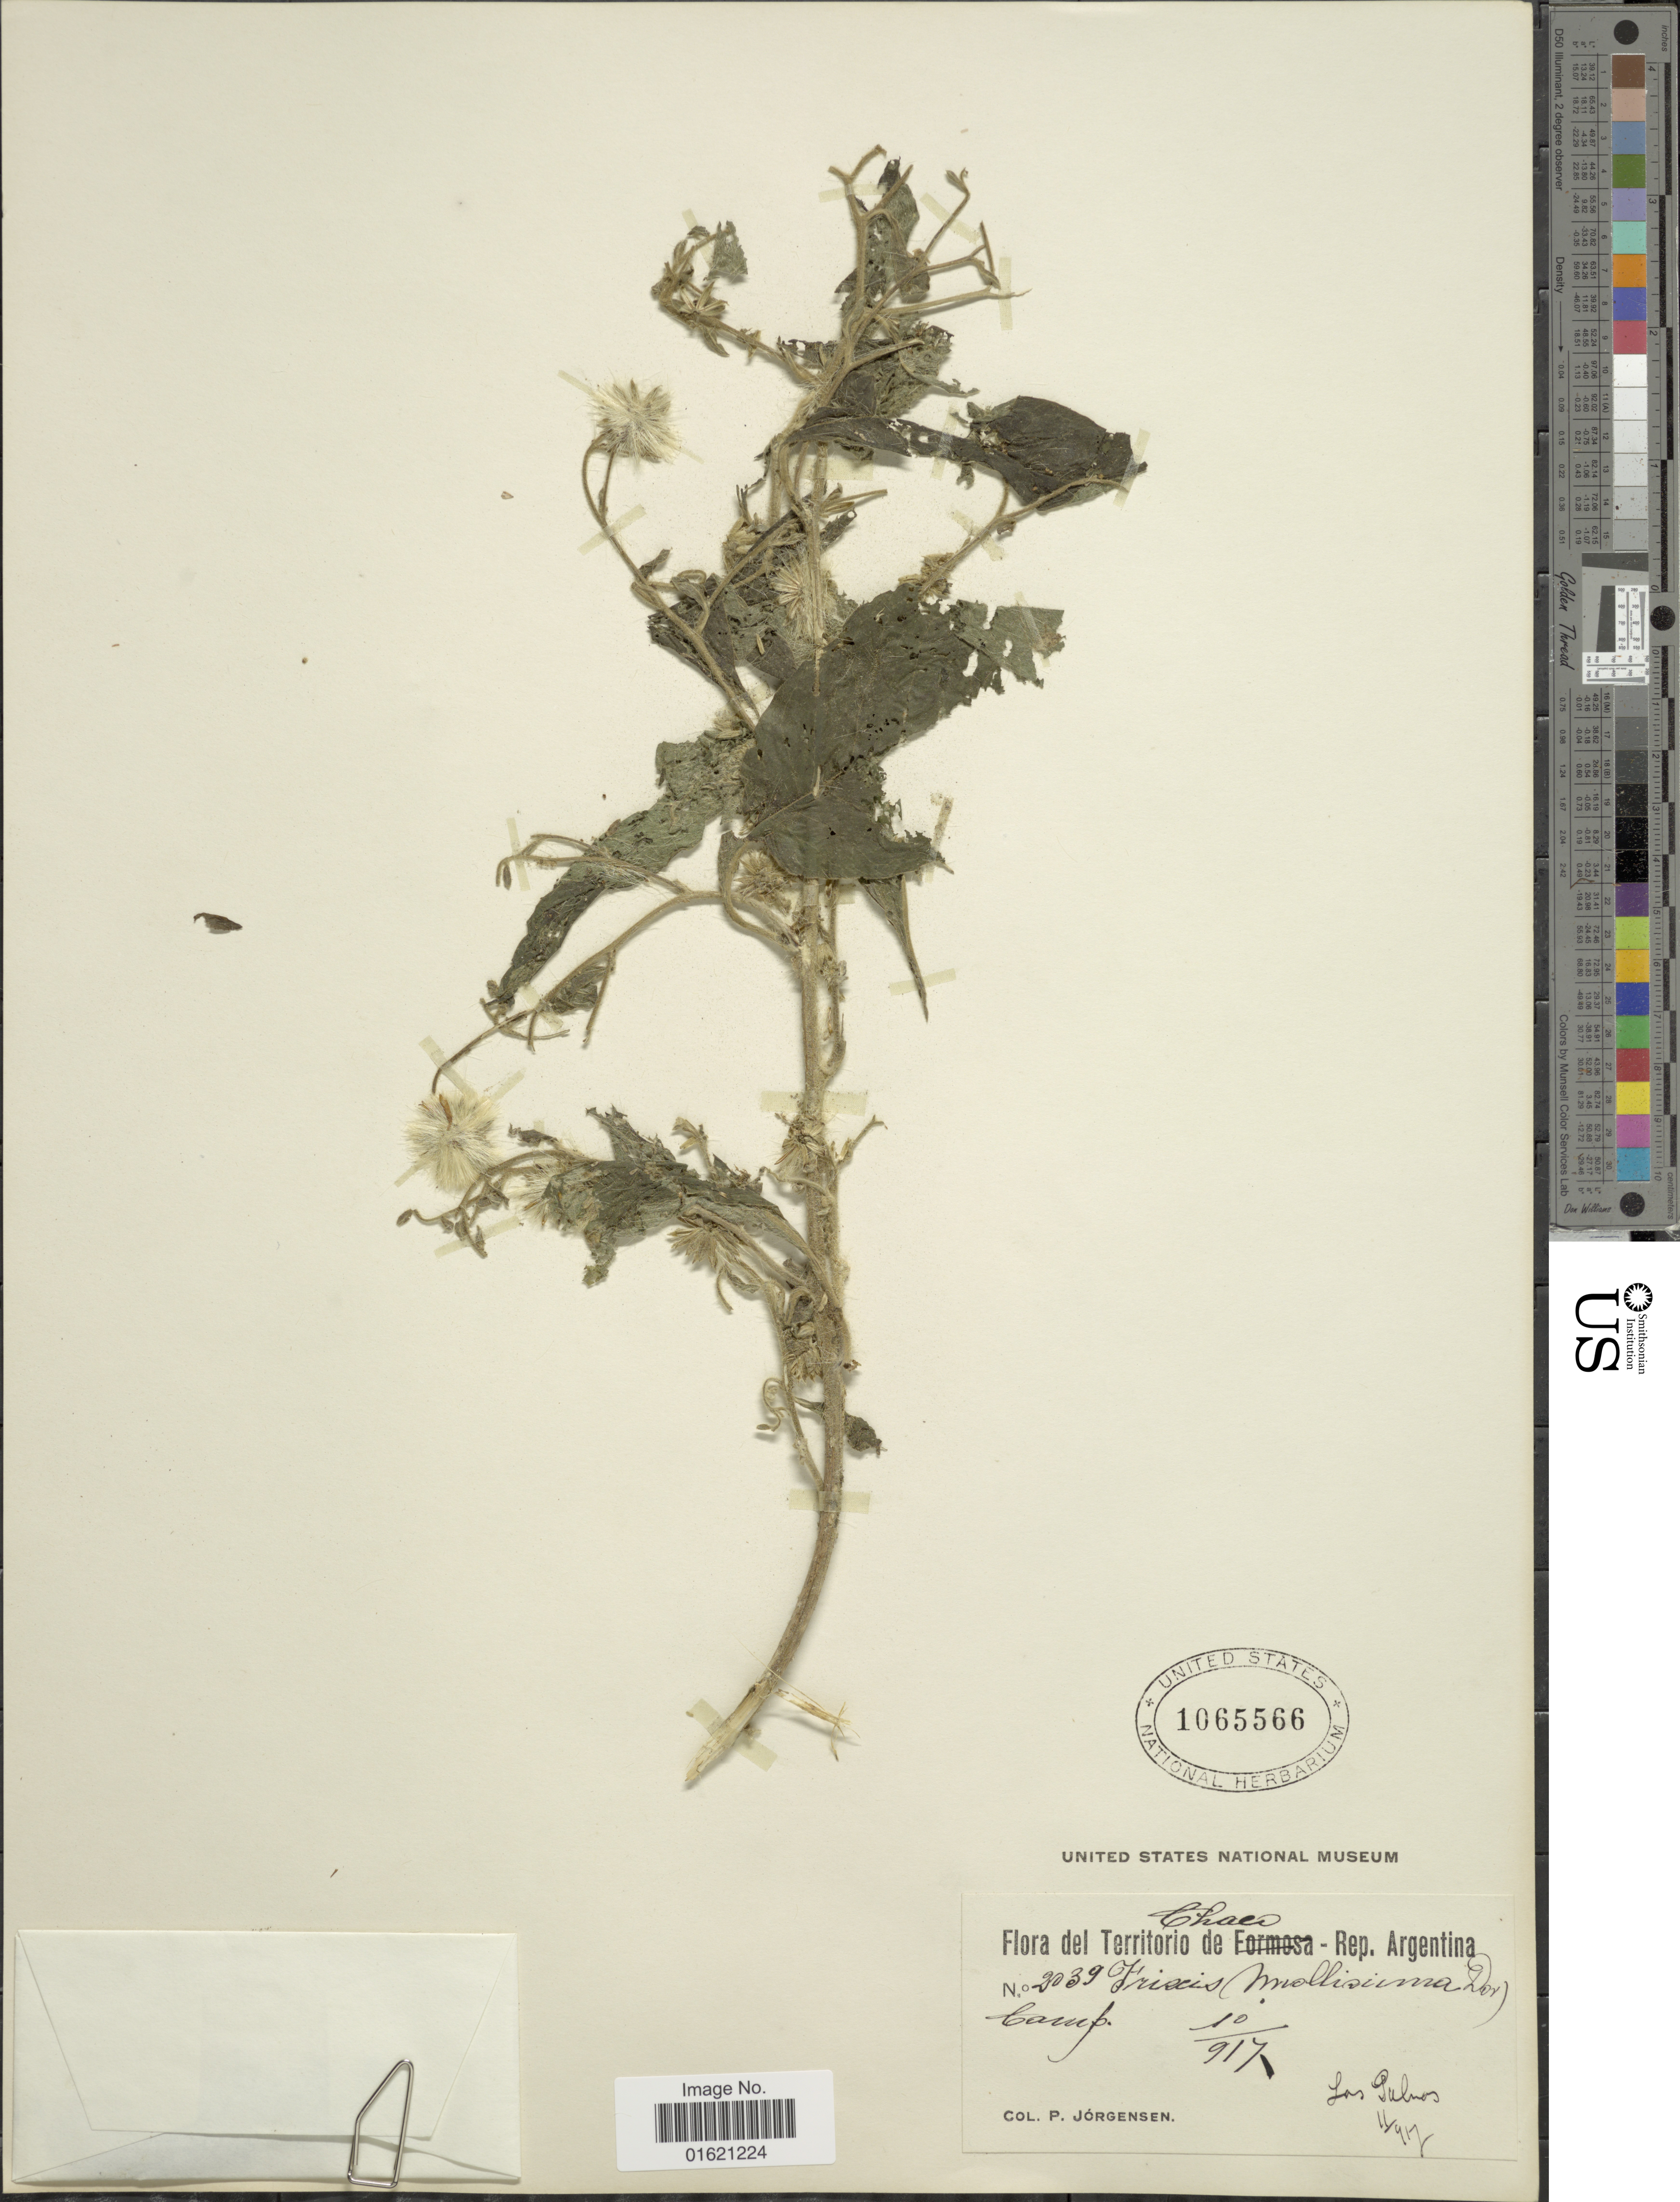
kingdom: Plantae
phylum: Tracheophyta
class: Magnoliopsida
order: Asterales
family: Asteraceae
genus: Trixis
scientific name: Trixis praestans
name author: (Vell.) Cabrera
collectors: P. Jörgensen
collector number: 2039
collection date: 1917-10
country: Argentina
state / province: Chaco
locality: Las Palmas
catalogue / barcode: US 1065566